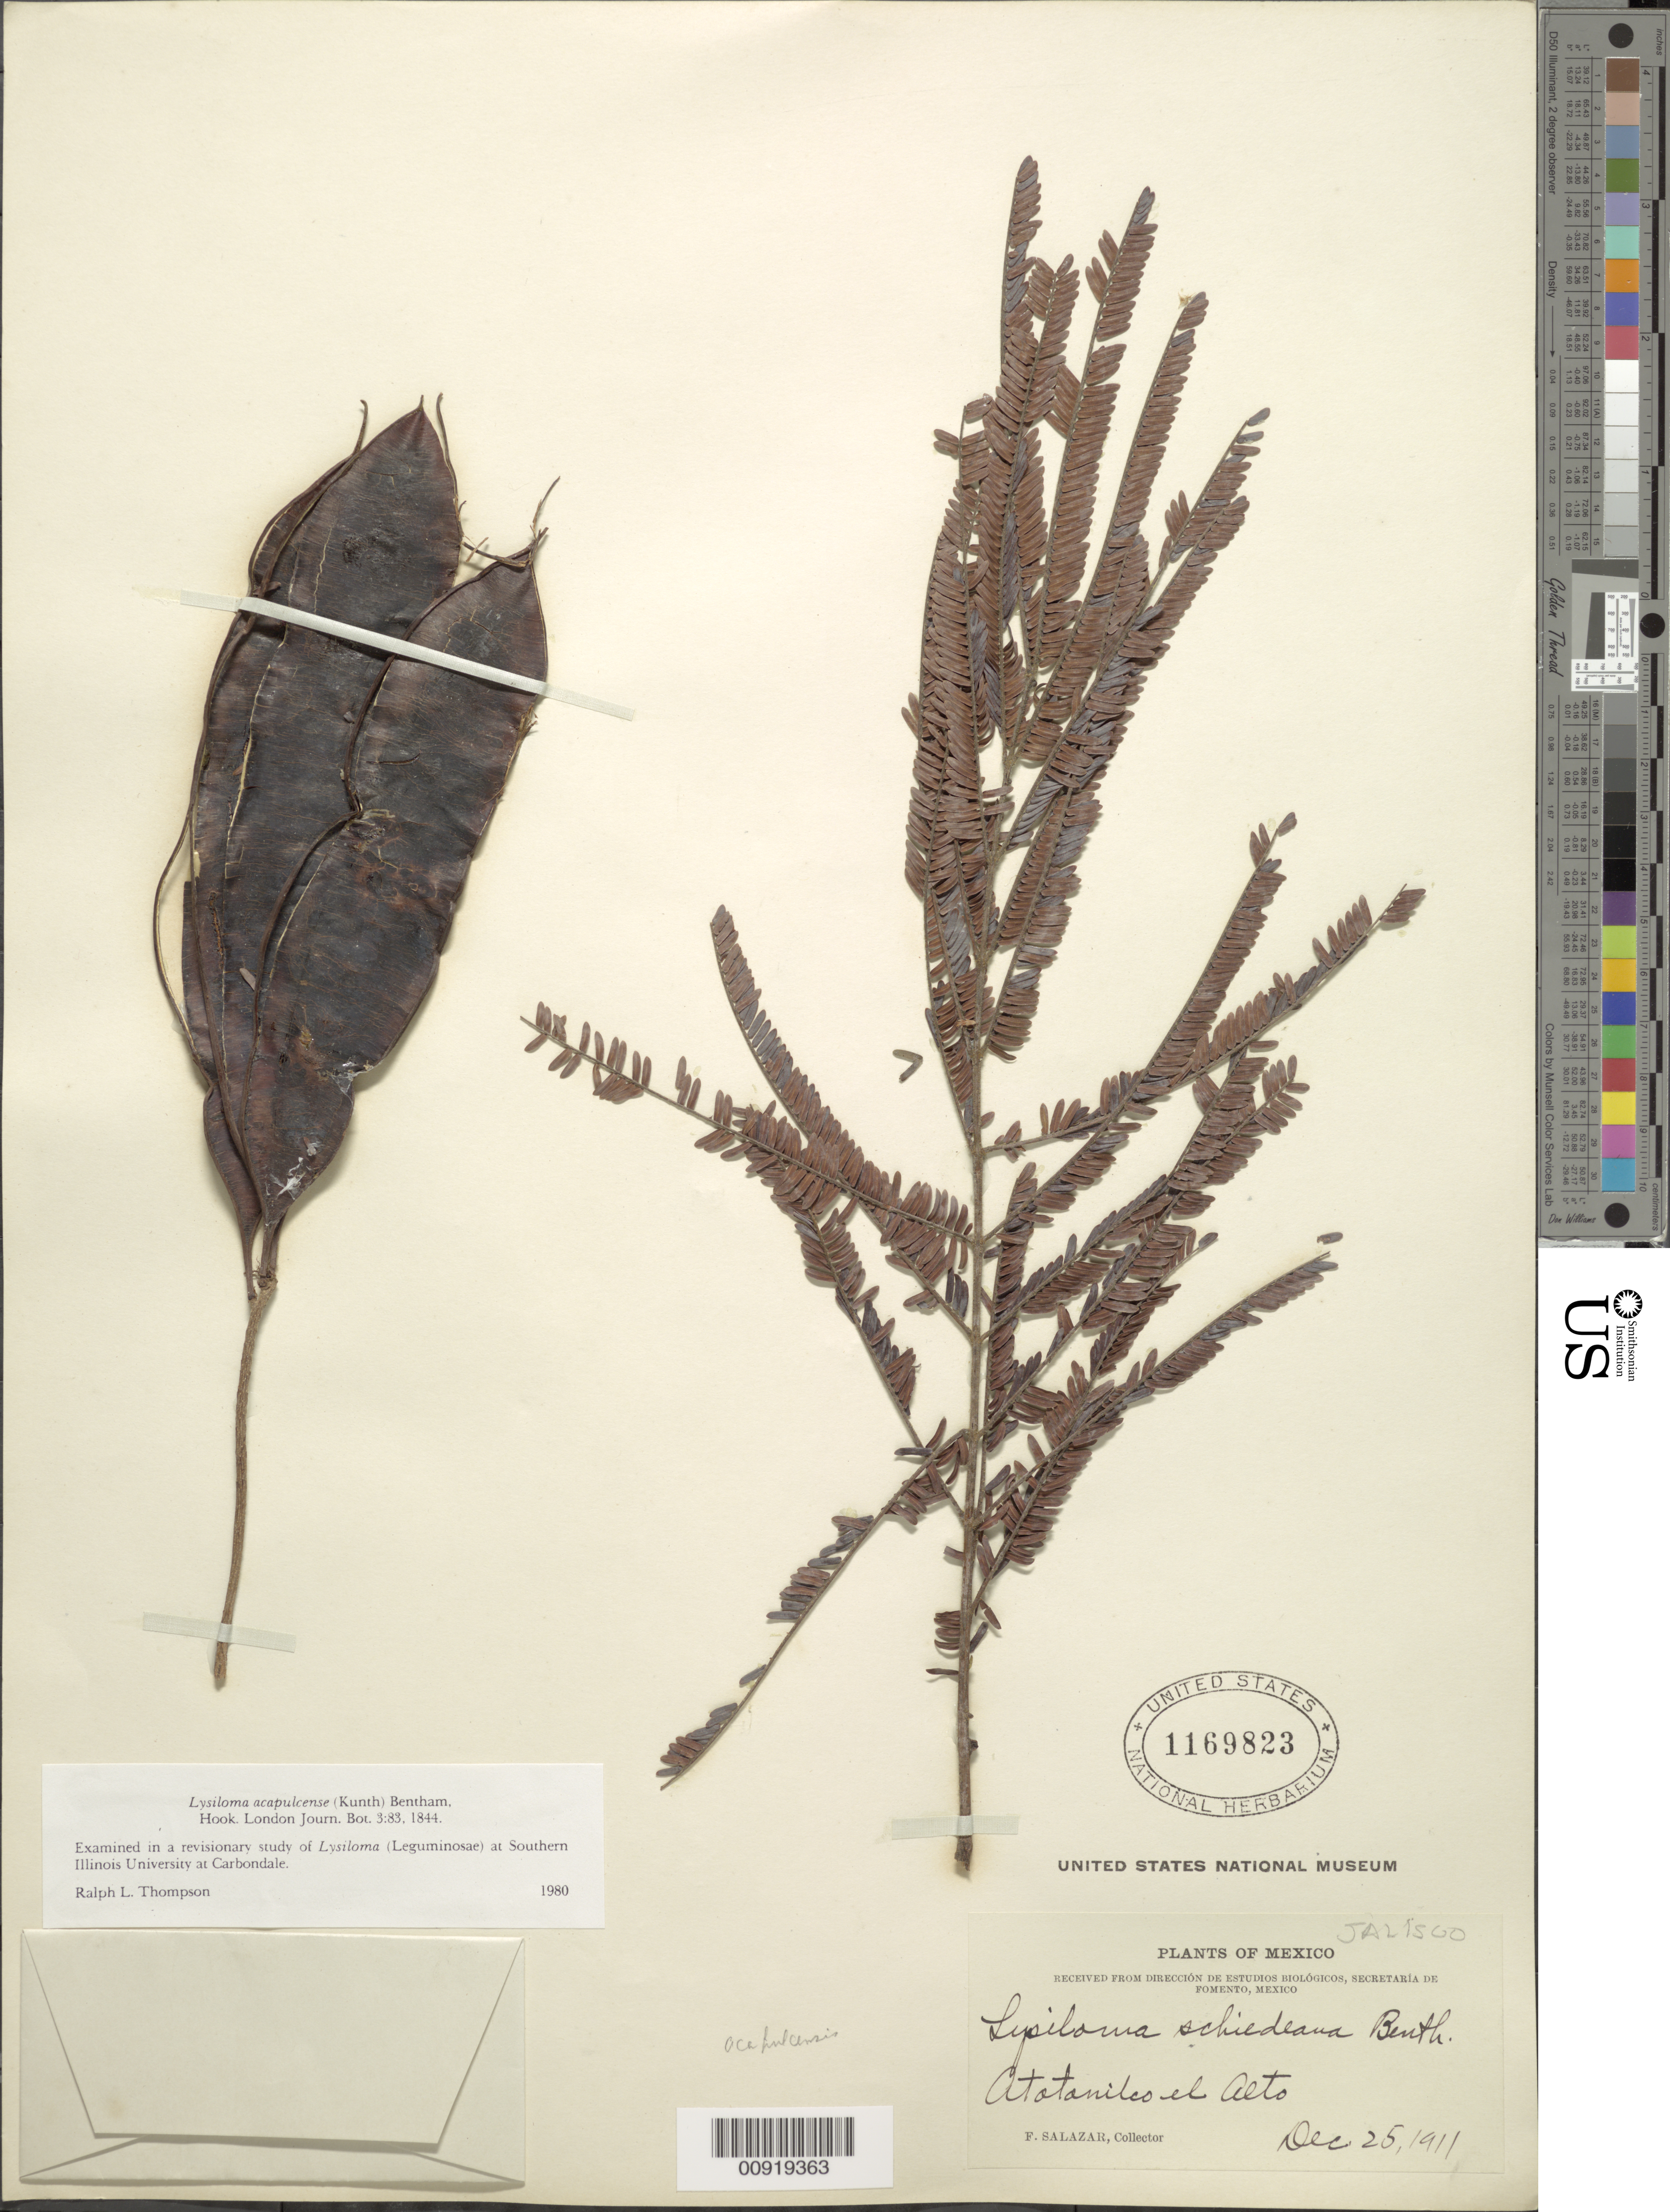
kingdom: Plantae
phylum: Tracheophyta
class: Magnoliopsida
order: Fabales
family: Fabaceae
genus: Lysiloma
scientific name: Lysiloma acapulcense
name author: (Kunth) Benth.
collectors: F. Salazar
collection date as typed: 25 Dec 1911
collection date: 1911-12-25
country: Mexico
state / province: Jalisco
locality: Atotonilco el Alto.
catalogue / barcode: US 1169823